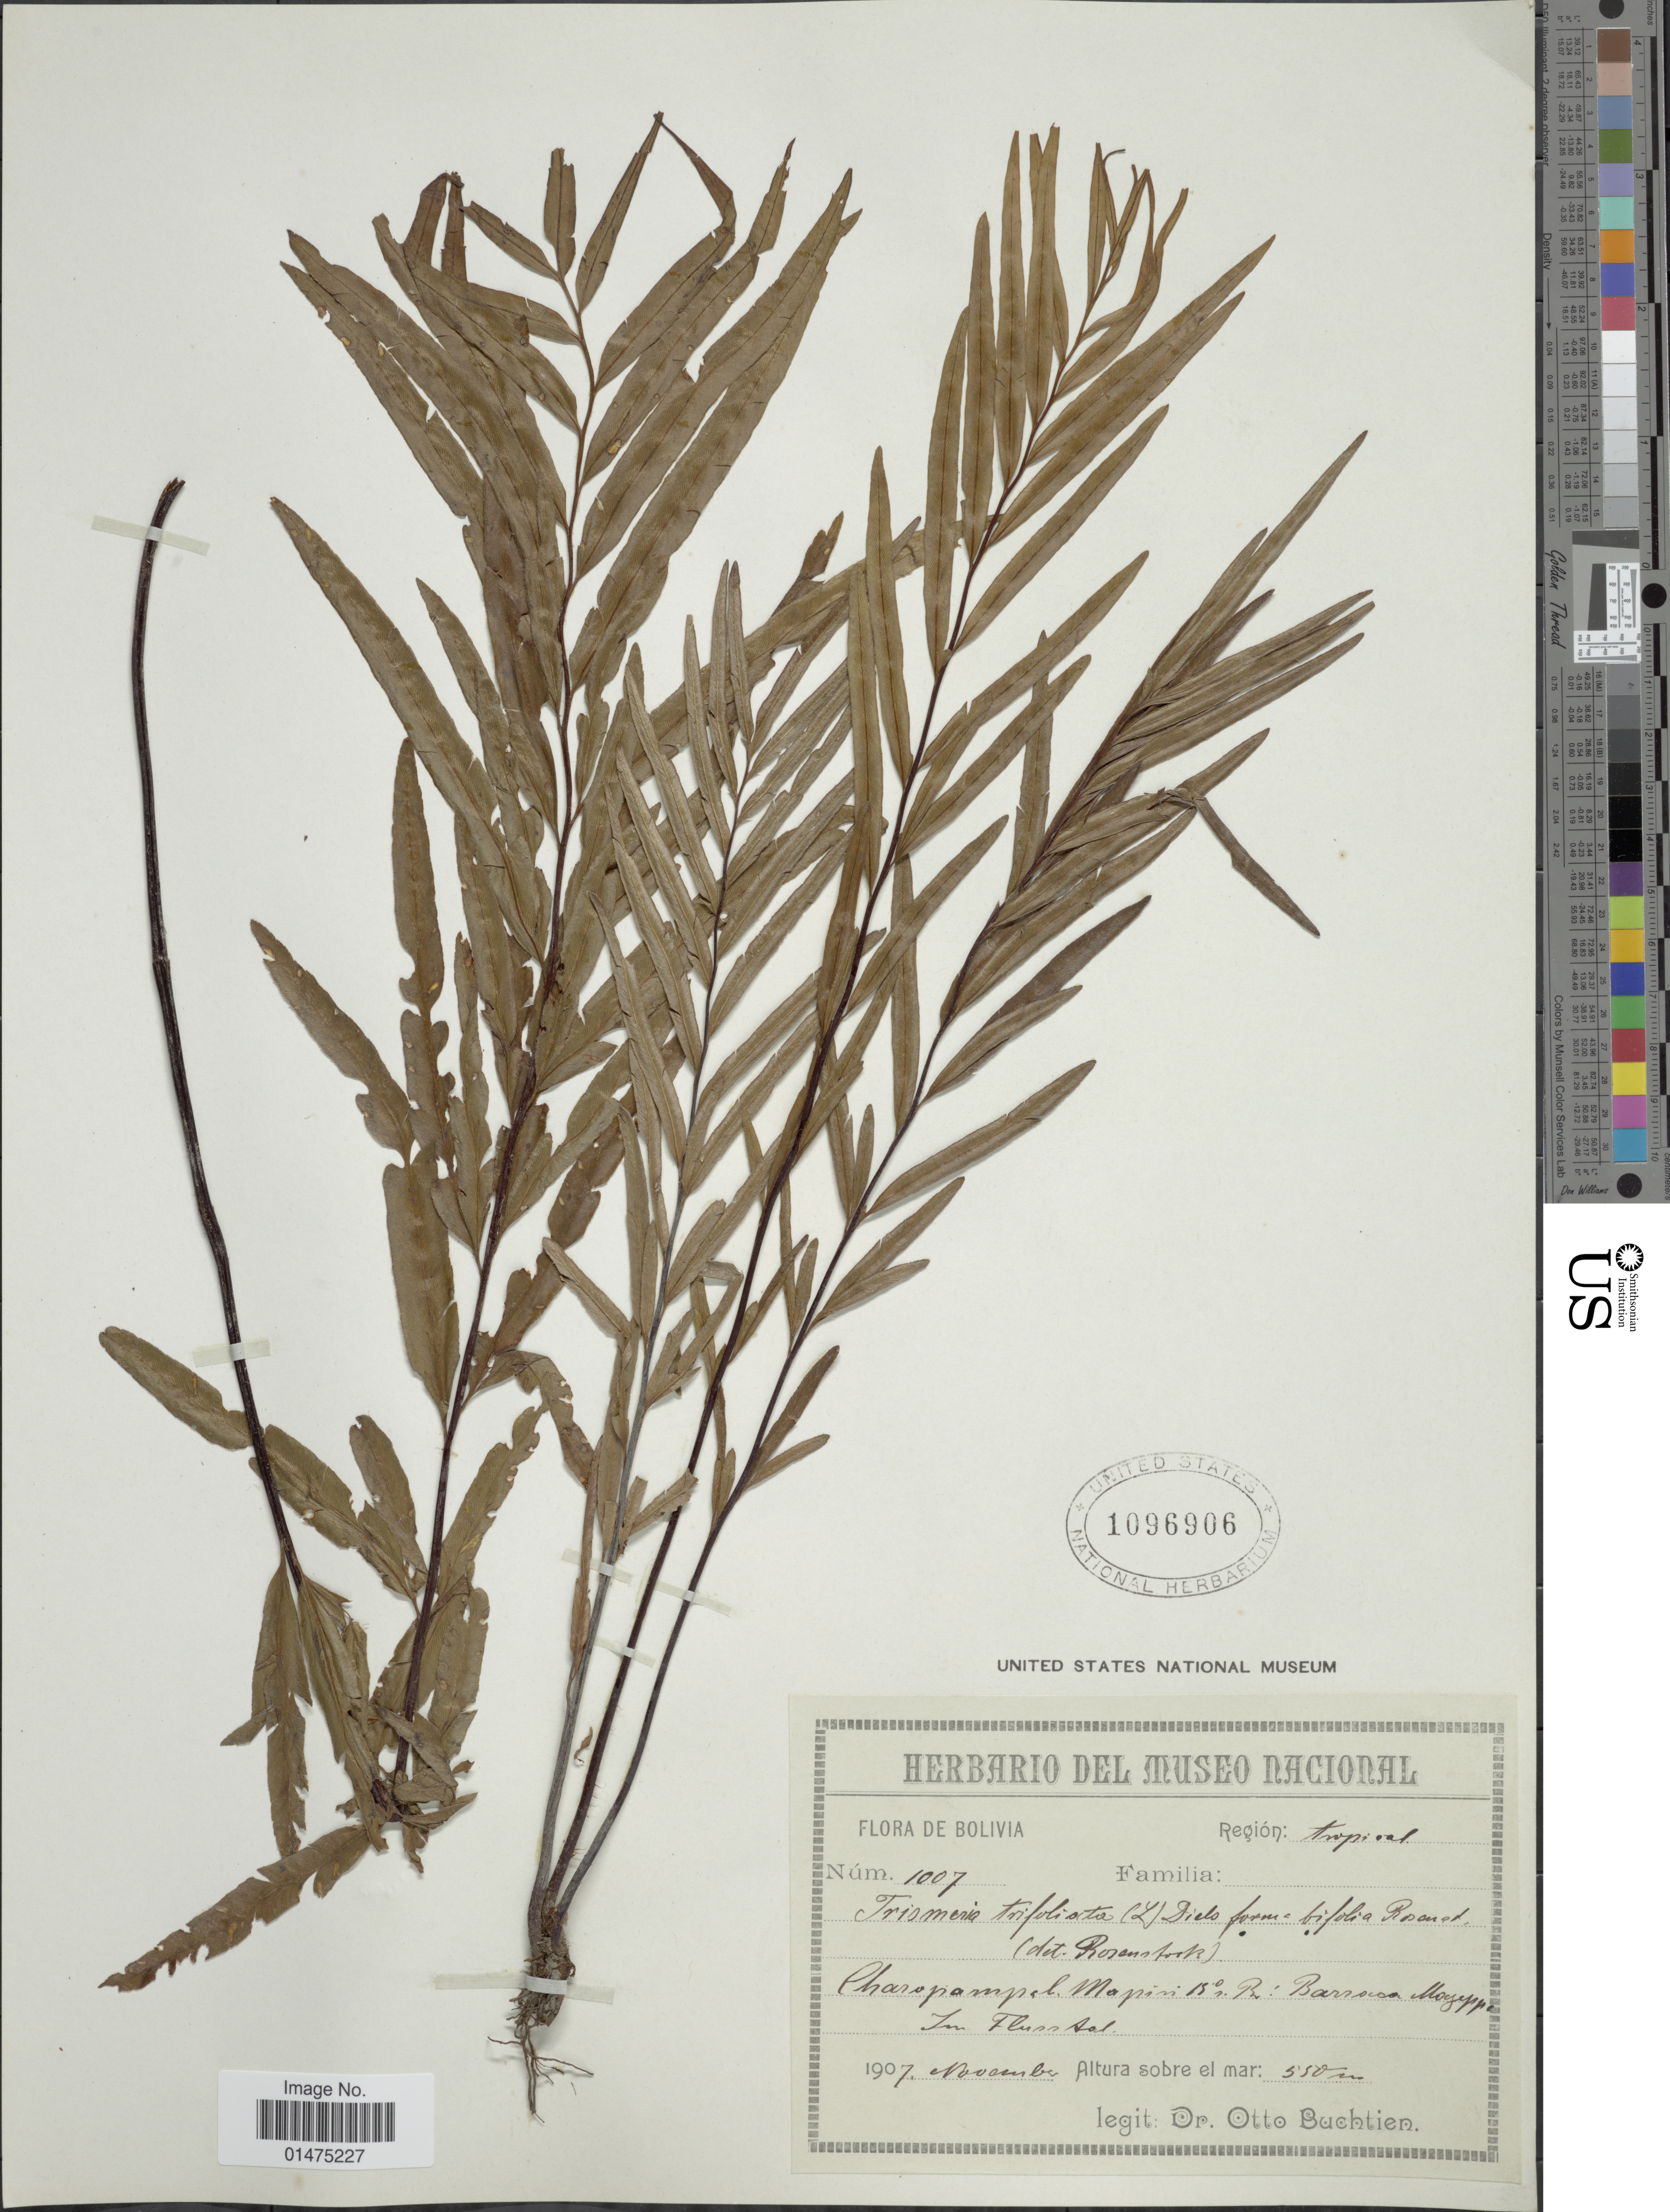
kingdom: Plantae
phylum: Tracheophyta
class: Polypodiopsida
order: Polypodiales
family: Pteridaceae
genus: Pityrogramma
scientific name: Pityrogramma trifoliata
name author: (L.) R.M. Tryon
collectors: O. Buchtien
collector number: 1007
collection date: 1907-11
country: Bolivia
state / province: La Paz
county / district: Mapiri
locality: Charopampa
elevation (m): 550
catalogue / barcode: US 1096906